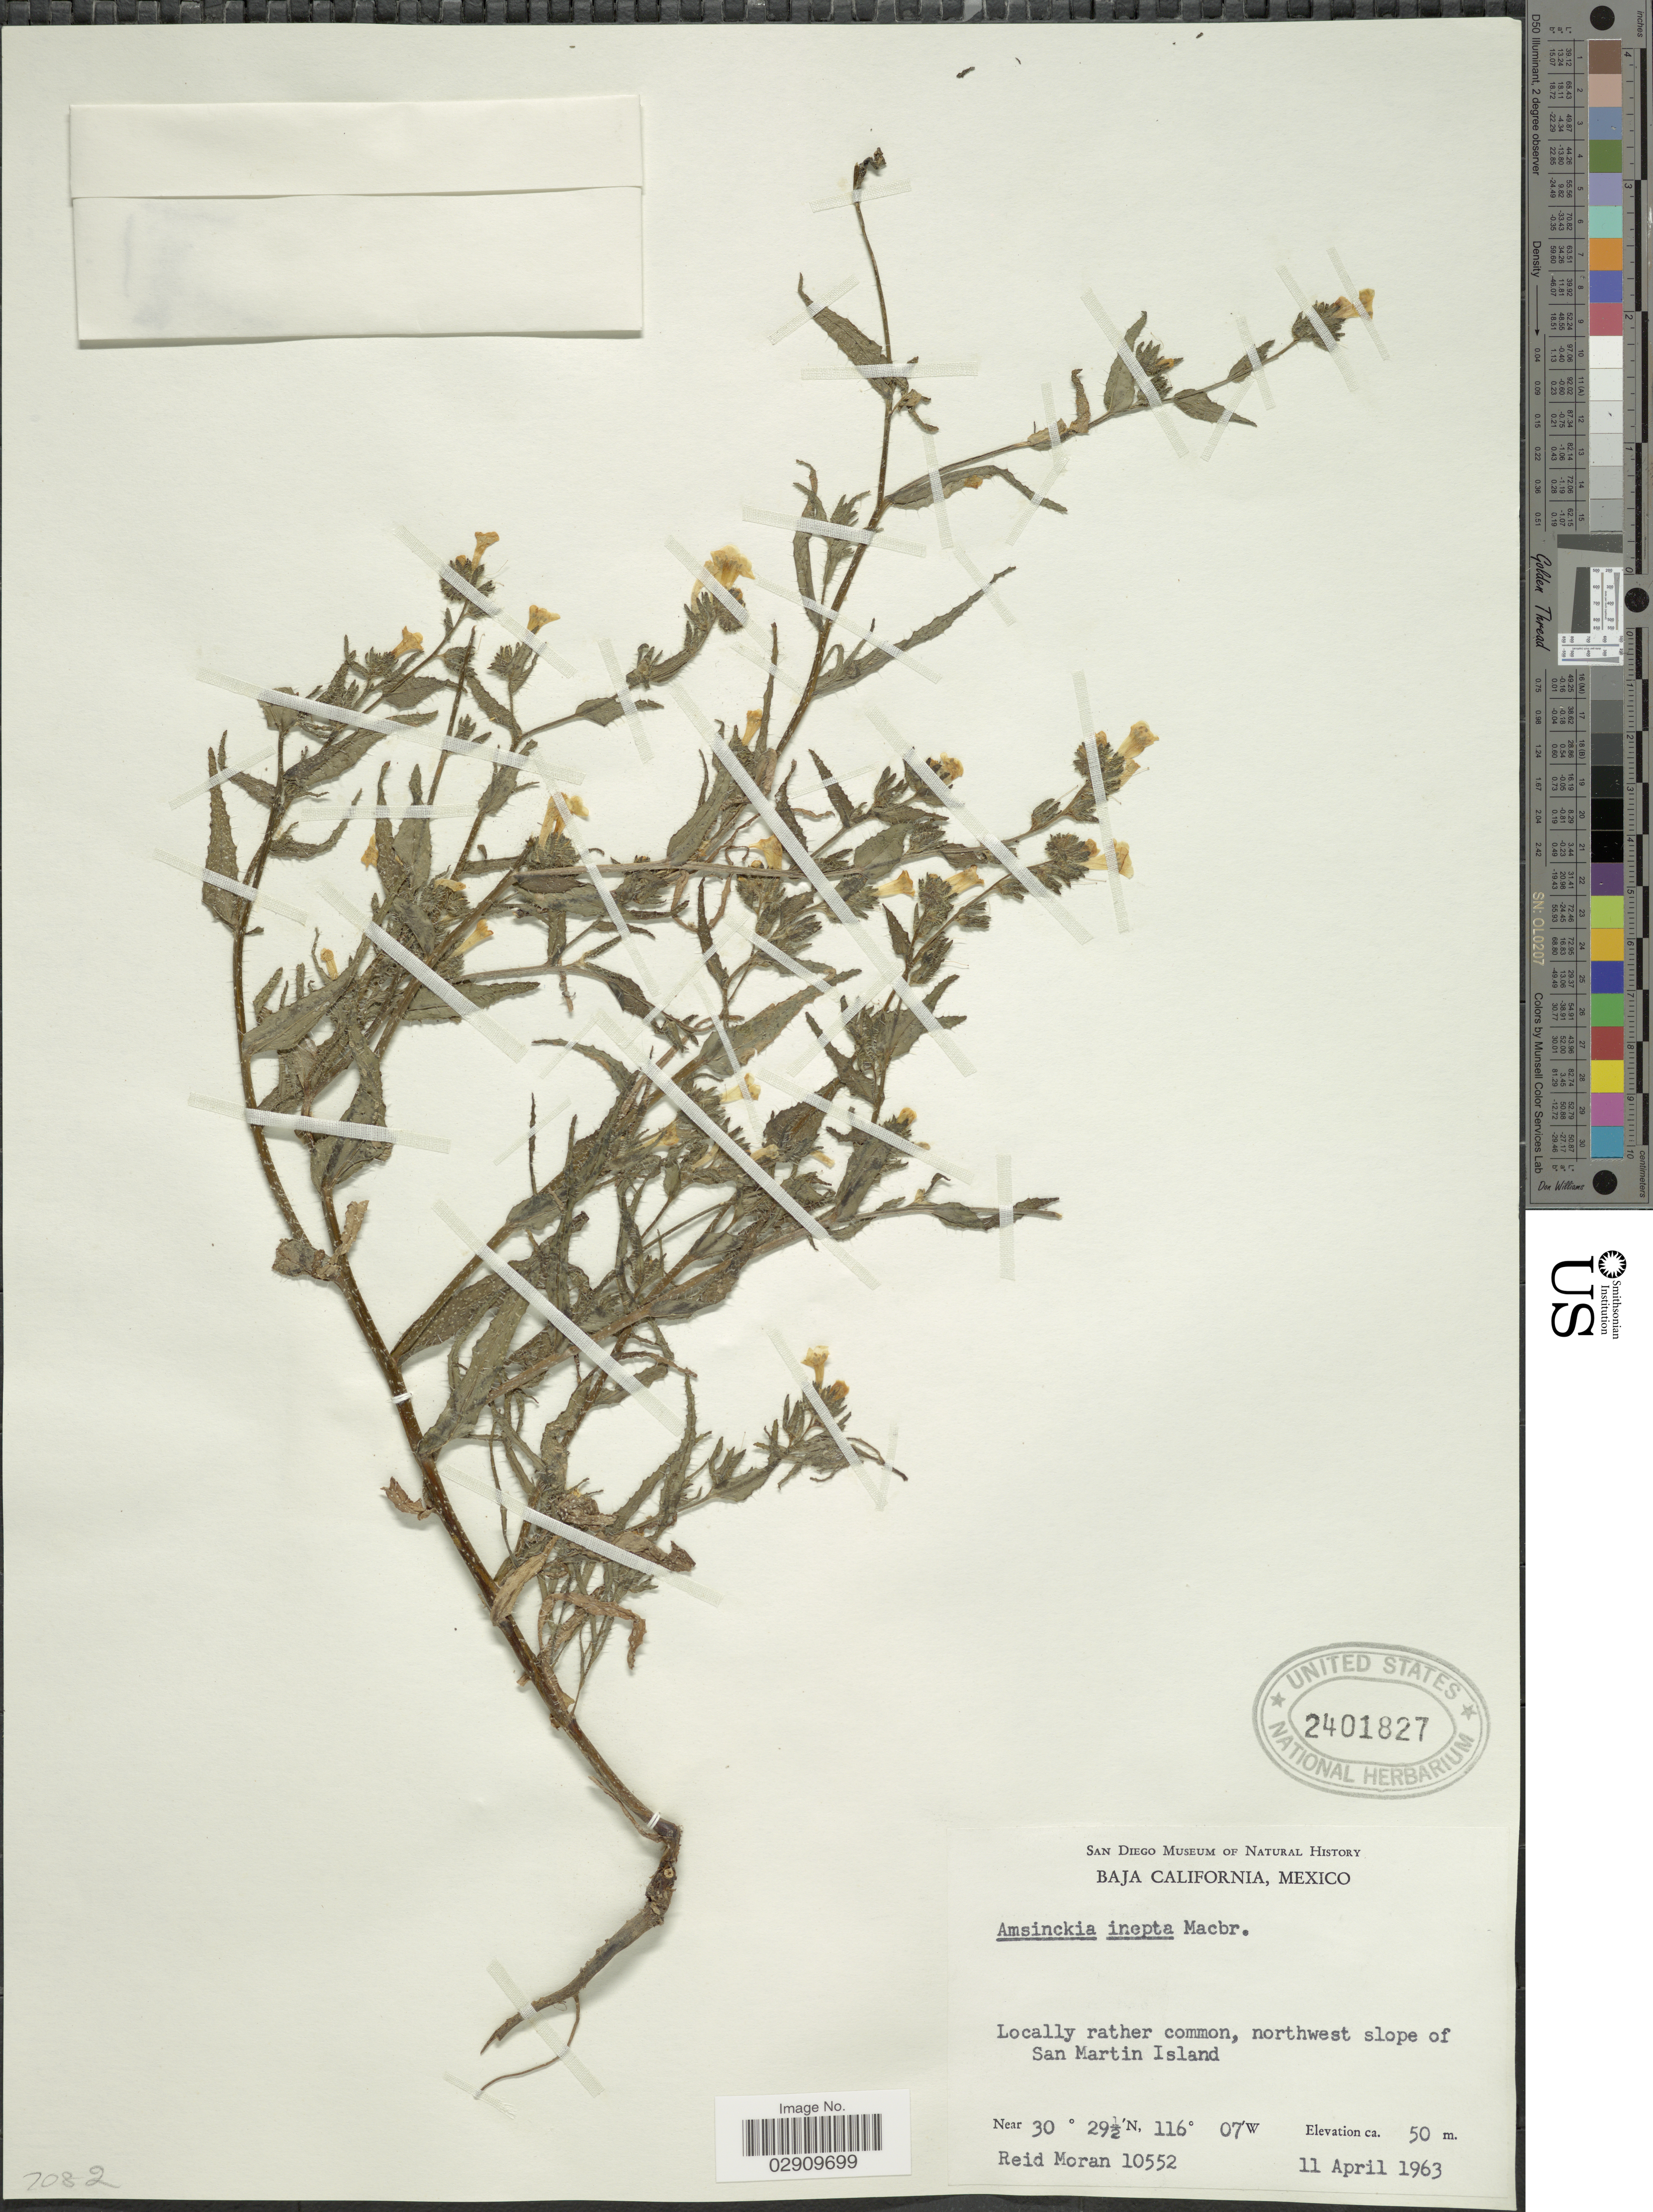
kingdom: Plantae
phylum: Tracheophyta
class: Magnoliopsida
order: Boraginales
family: Boraginaceae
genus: Amsinckia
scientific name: Amsinckia inepta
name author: J.F. Macbr.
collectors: R. Moran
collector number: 10552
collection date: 1963-04-11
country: Mexico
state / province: Baja California Norte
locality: Locally rather common, northwest slope of San Martin Island.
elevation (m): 50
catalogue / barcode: US 2401827